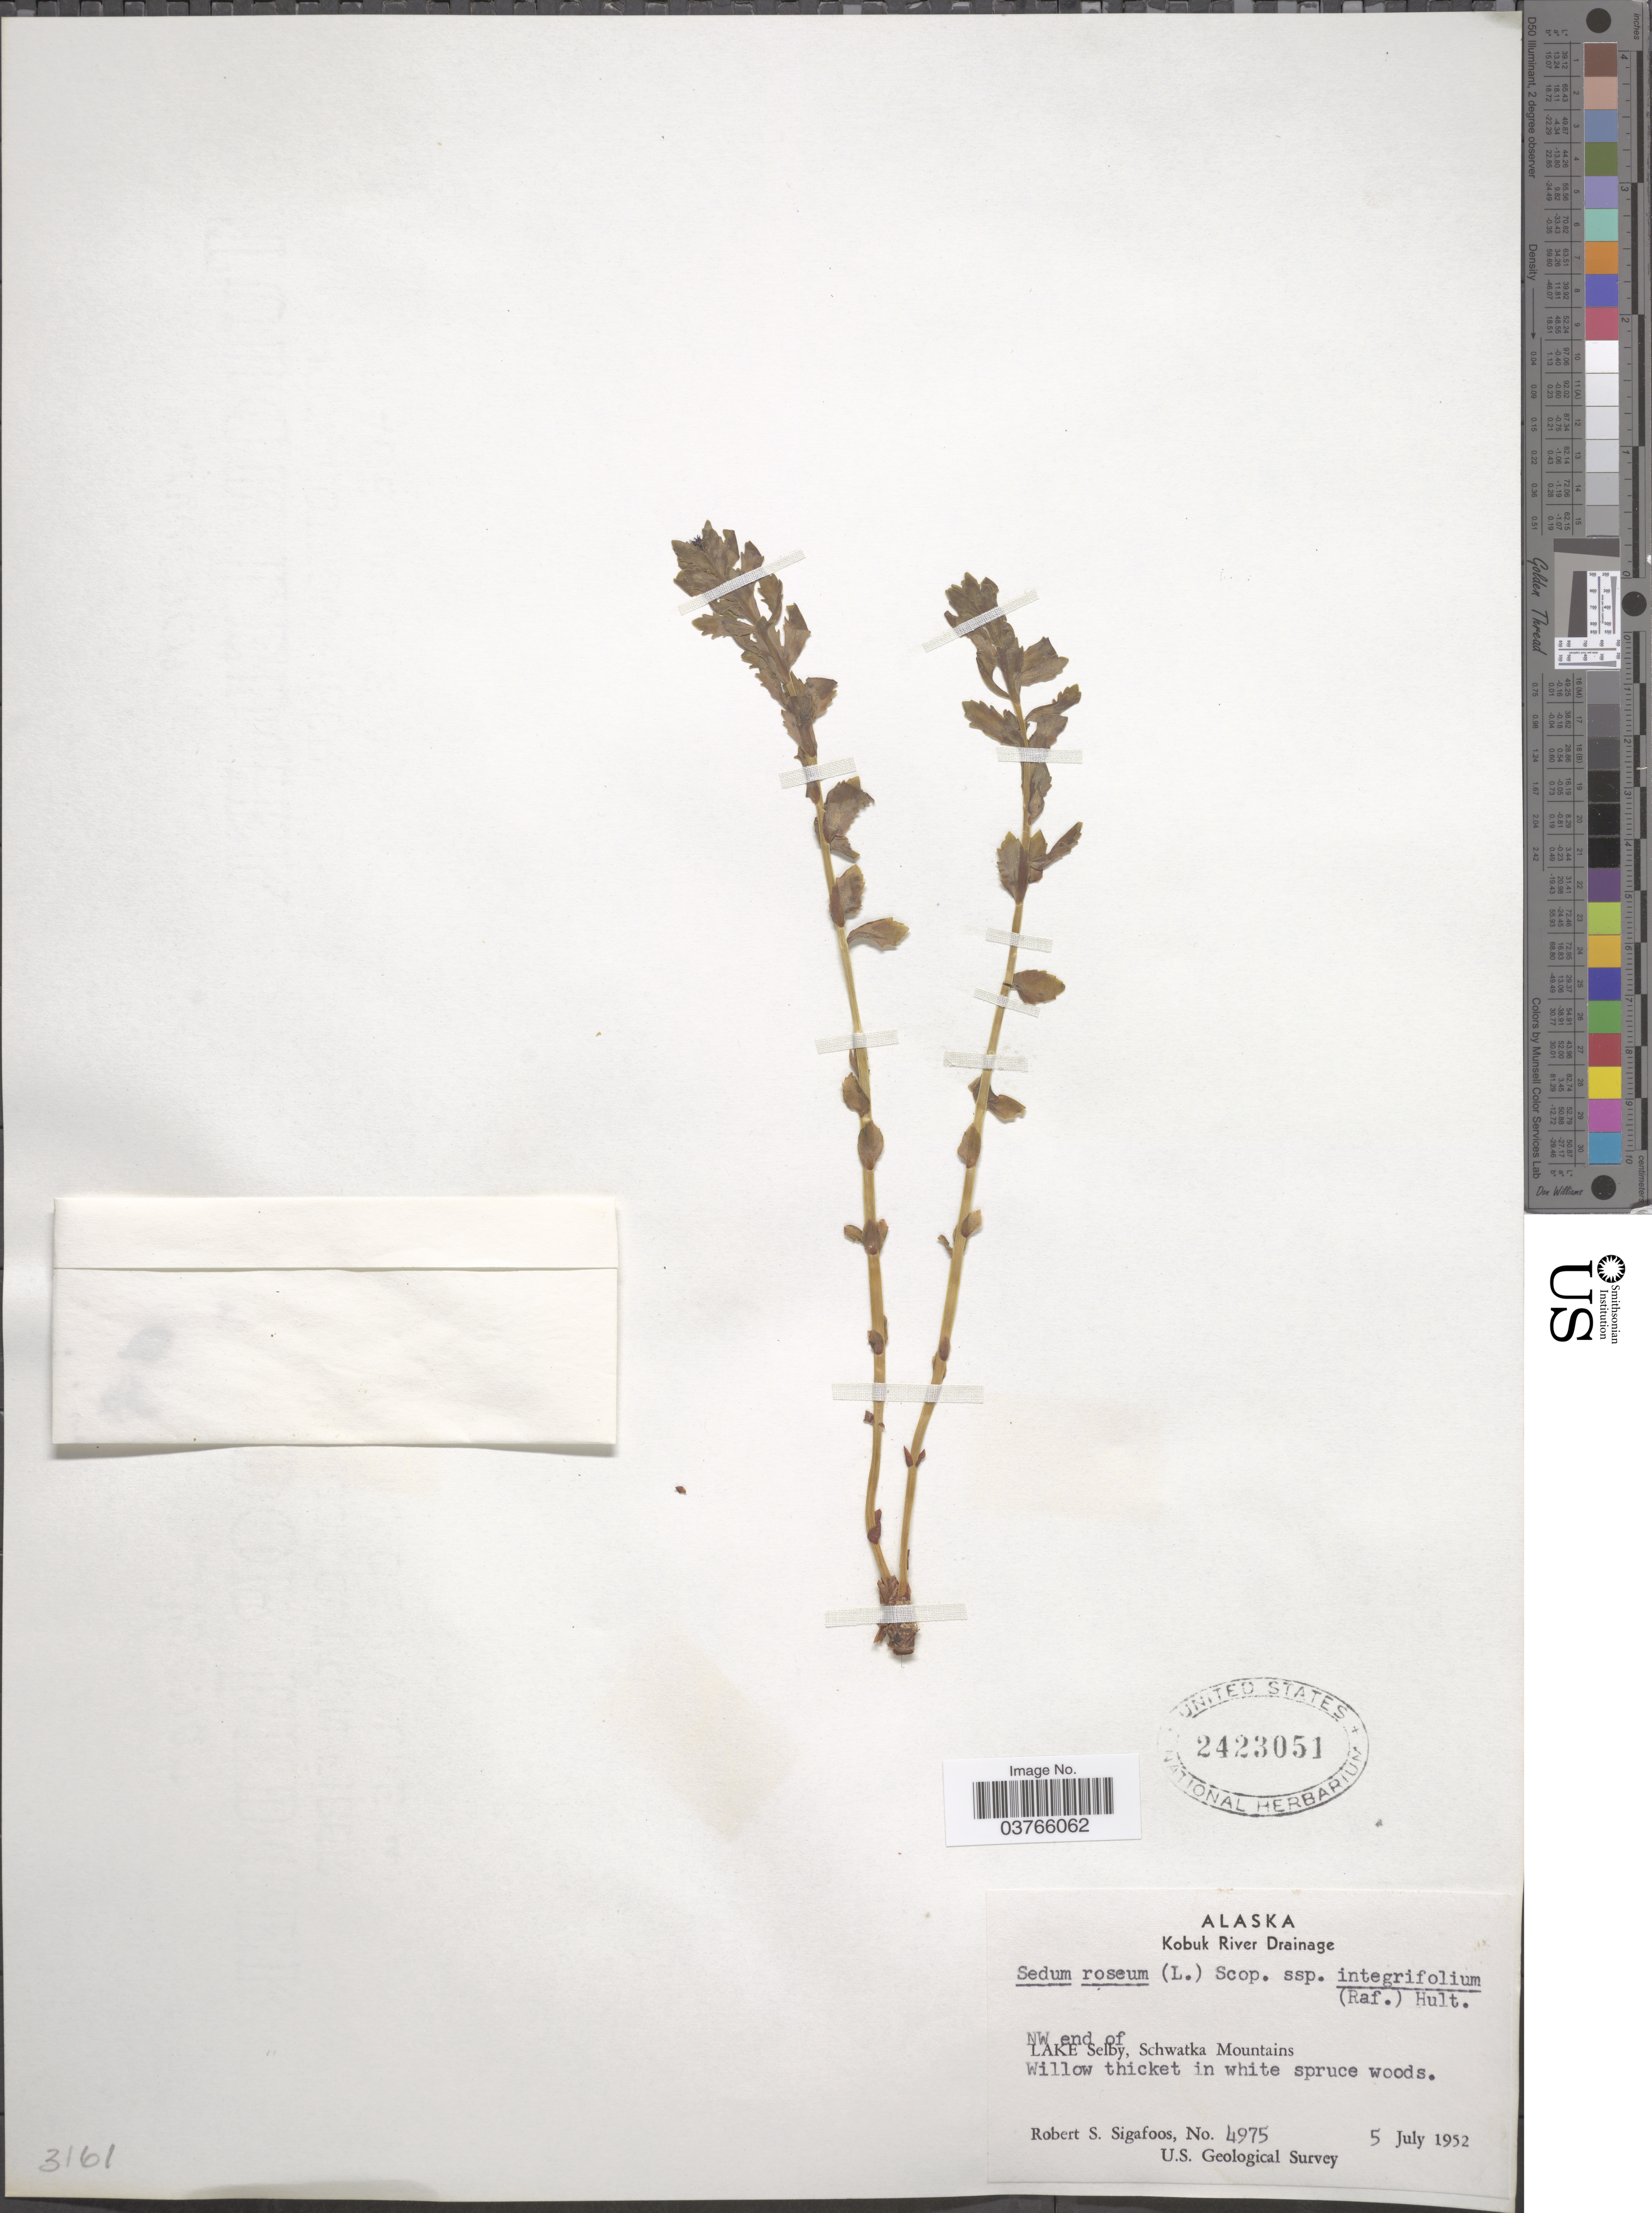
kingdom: Plantae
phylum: Tracheophyta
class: Magnoliopsida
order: Saxifragales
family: Crassulaceae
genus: Rhodiola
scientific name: Rhodiola integrifolia subsp. integrifolia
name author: Raf.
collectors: R. Sigafoos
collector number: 4975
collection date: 1952-07-05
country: United States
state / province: Alaska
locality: Kobuk River Drainage. NW end of Lake Selby, Schwatka Mountains.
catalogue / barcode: US 2423051